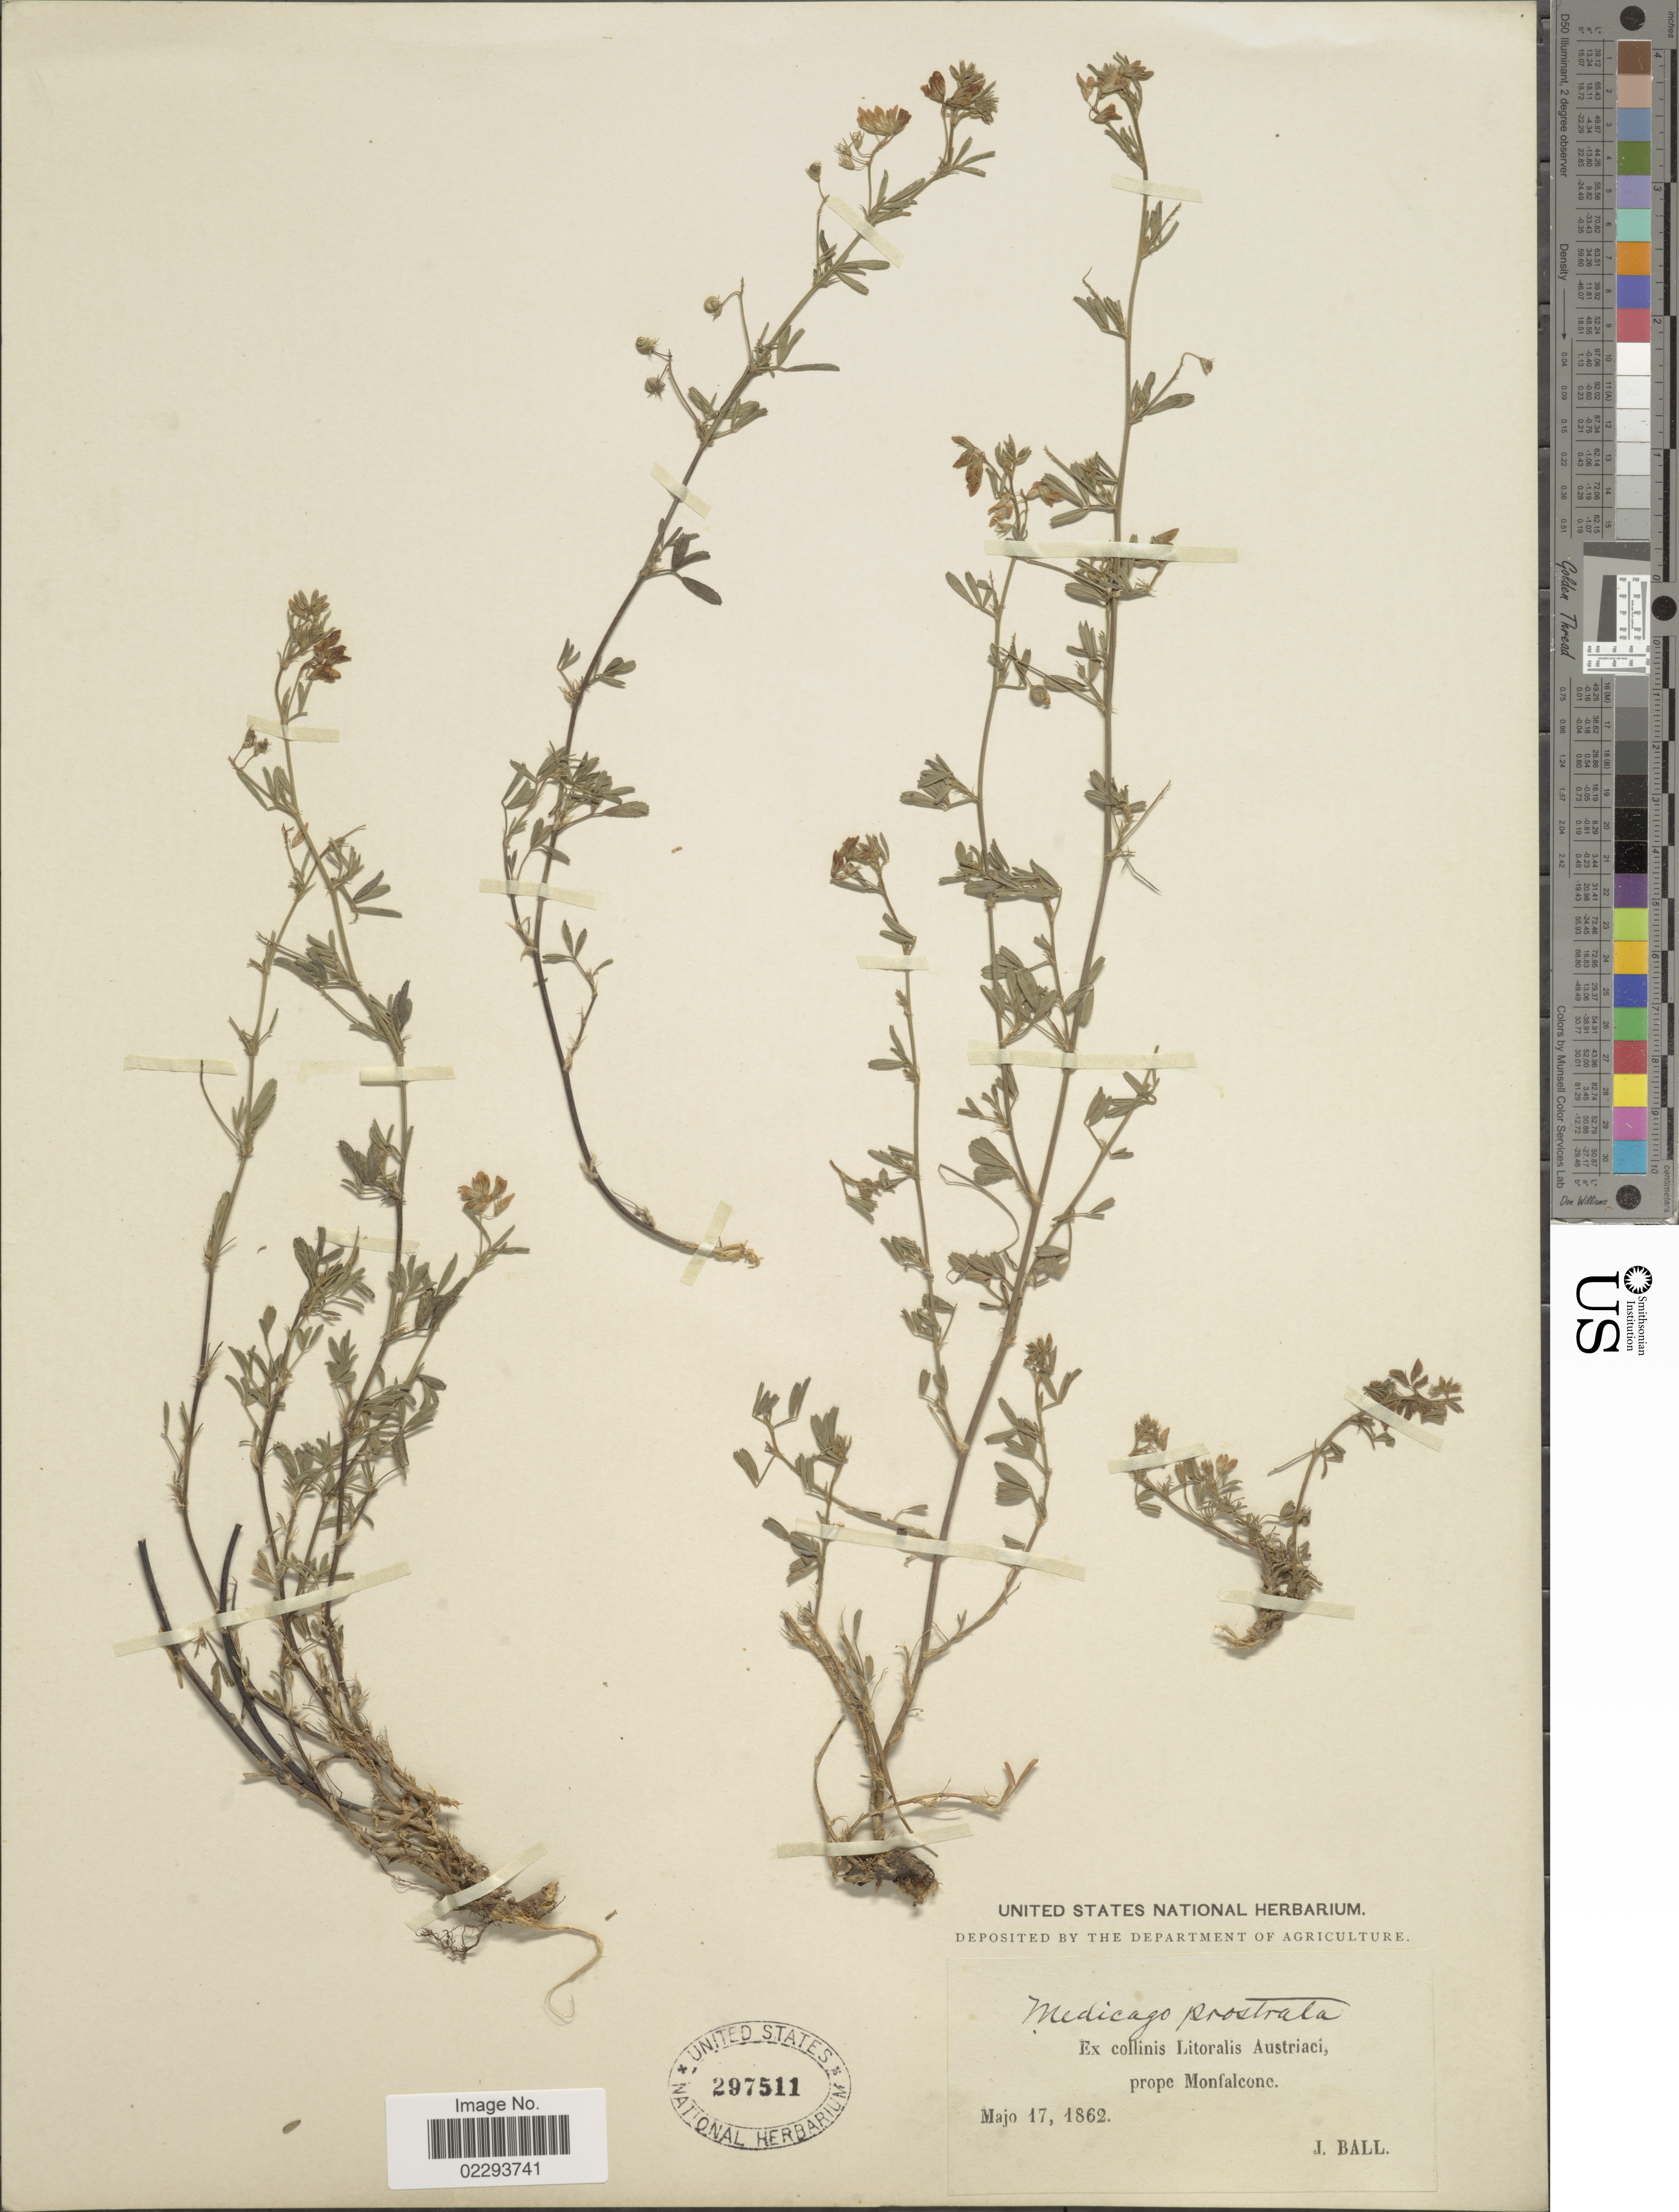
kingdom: Plantae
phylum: Tracheophyta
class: Magnoliopsida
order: Fabales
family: Fabaceae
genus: Medicago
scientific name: Medicago prostrata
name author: Jacq.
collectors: J. Ball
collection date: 1862-05-17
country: Italy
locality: Collins Litoralis Austriaci, prope Monfalcone.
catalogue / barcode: US 297511